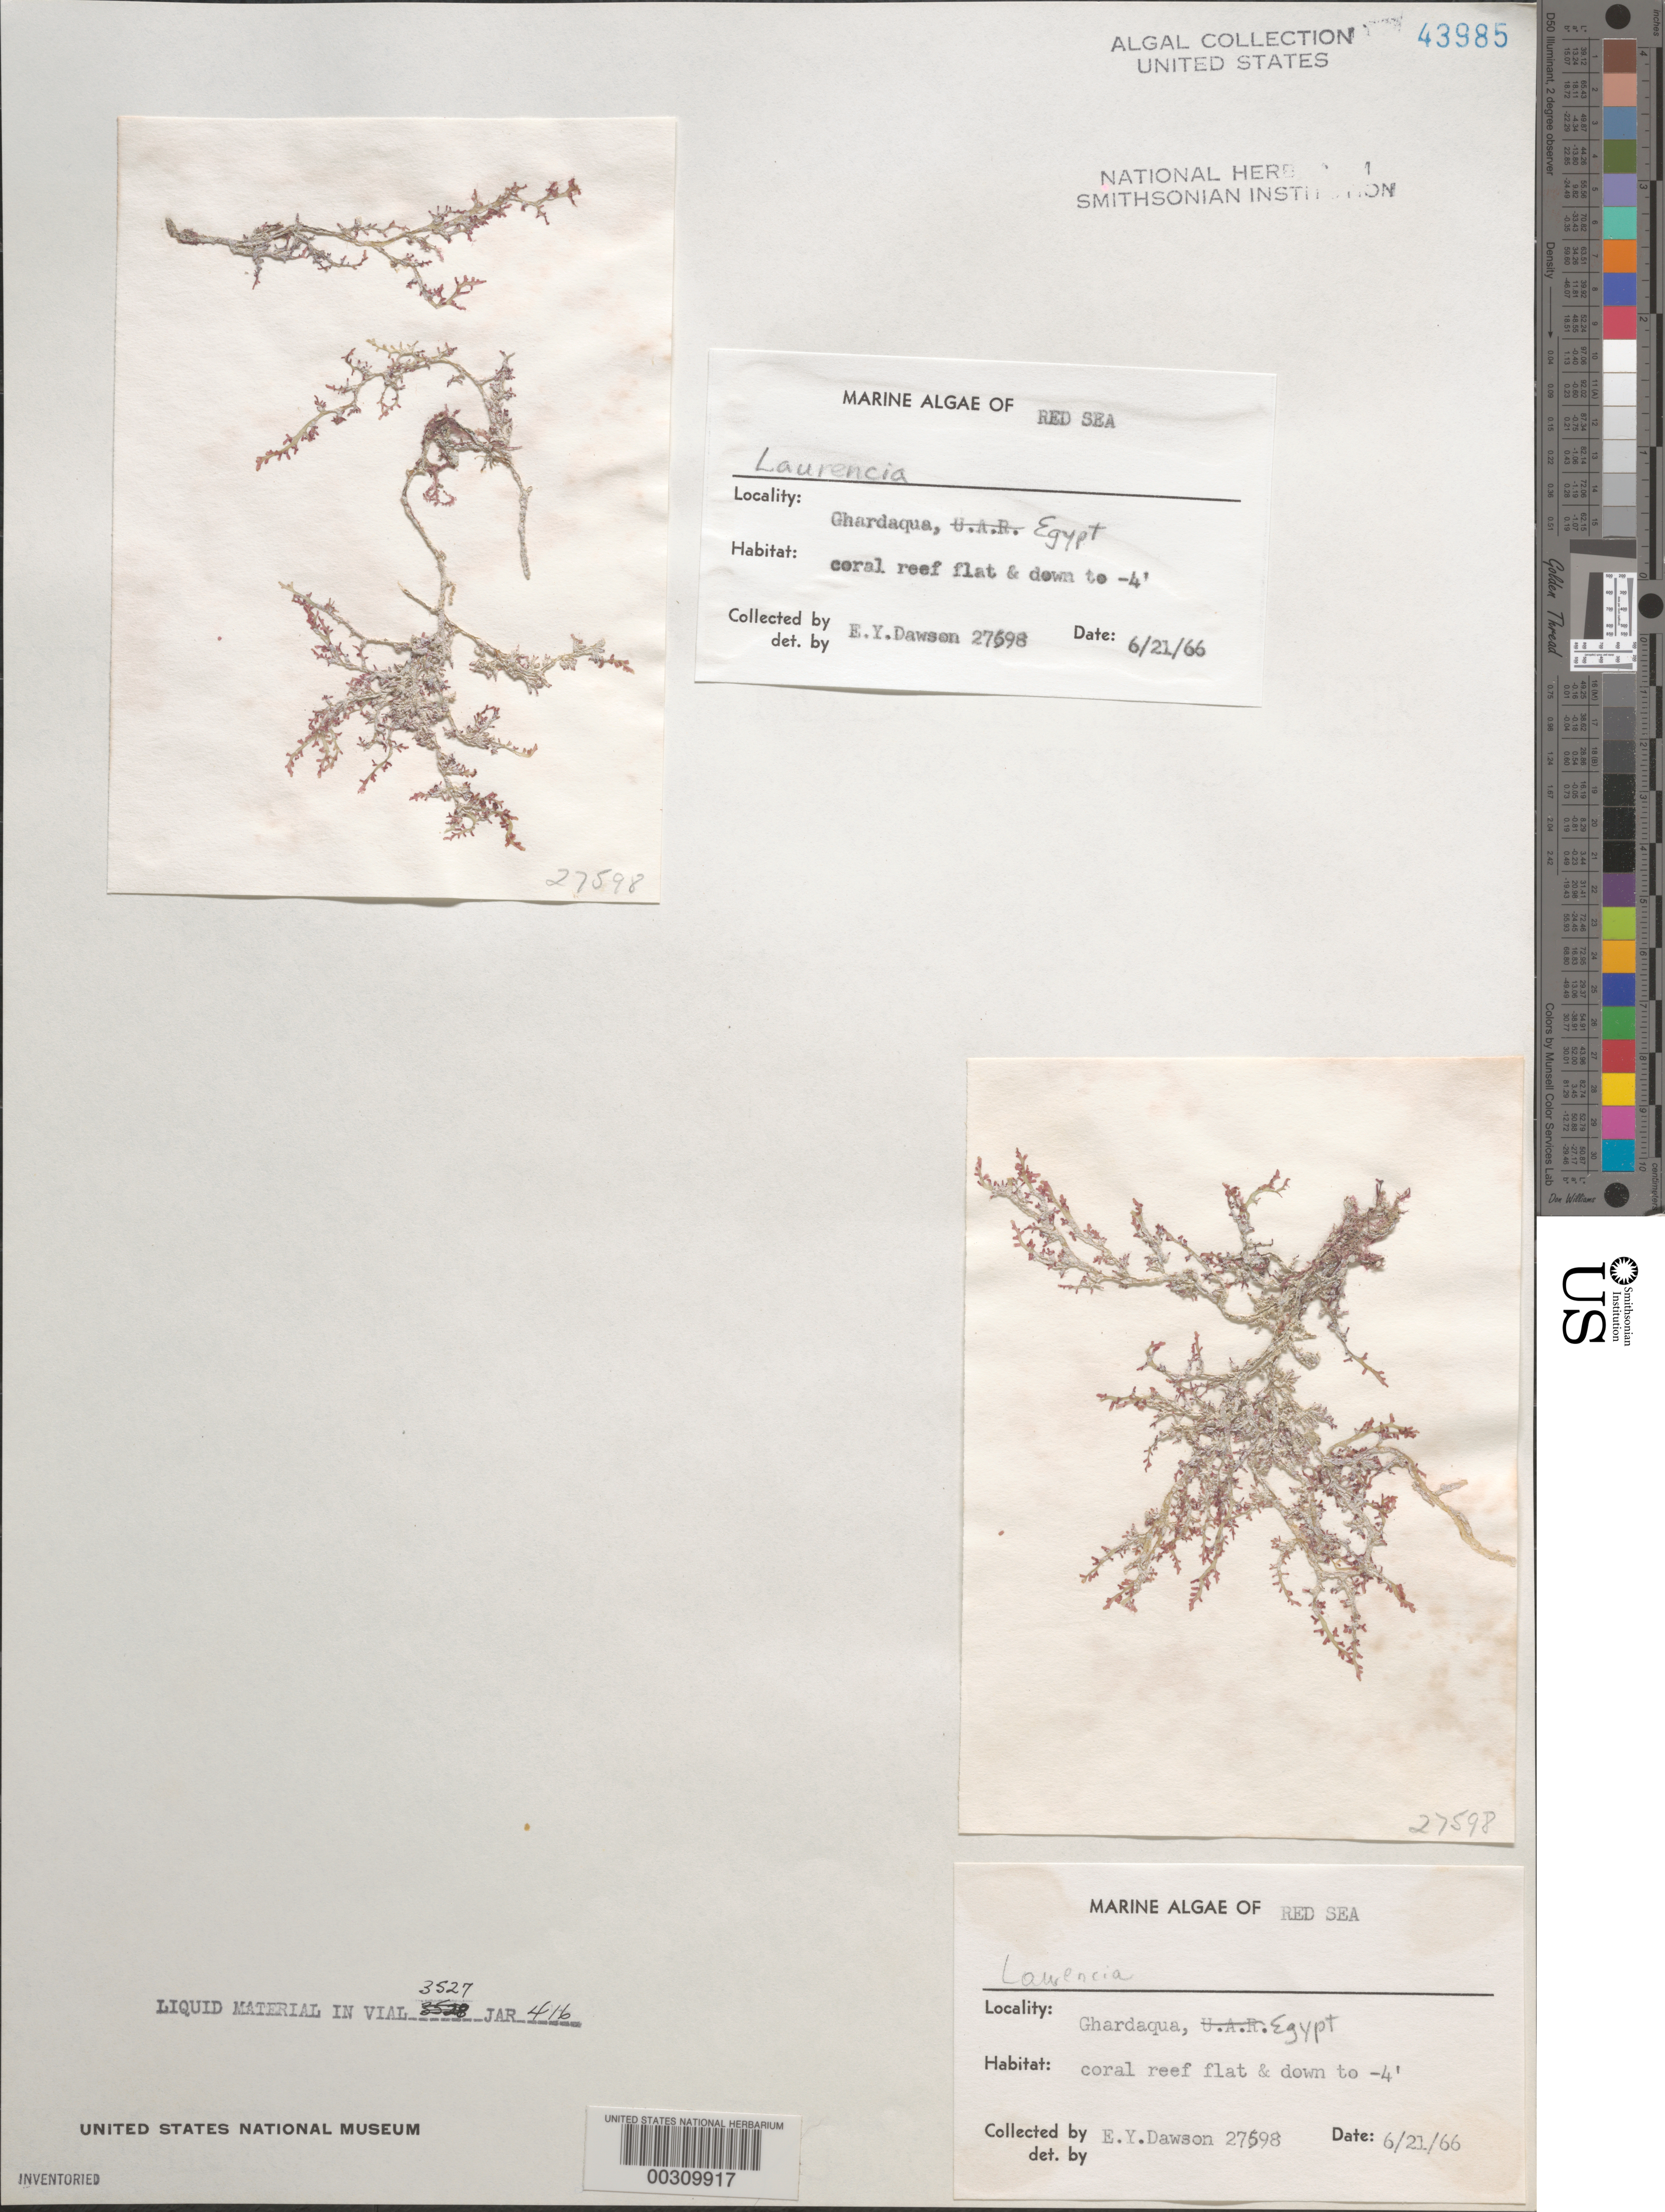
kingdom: Plantae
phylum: Rhodophyta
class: Florideophyceae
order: Ceramiales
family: Rhodomelaceae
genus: Laurencia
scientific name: Laurencia sp.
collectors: E. Y. Dawson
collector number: EYD 27598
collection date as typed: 21 Jun 1966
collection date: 1966-06-21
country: Egypt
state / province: Al Bahr al Ahmar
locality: Ghardaqua, Red Sea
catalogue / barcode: US 43985